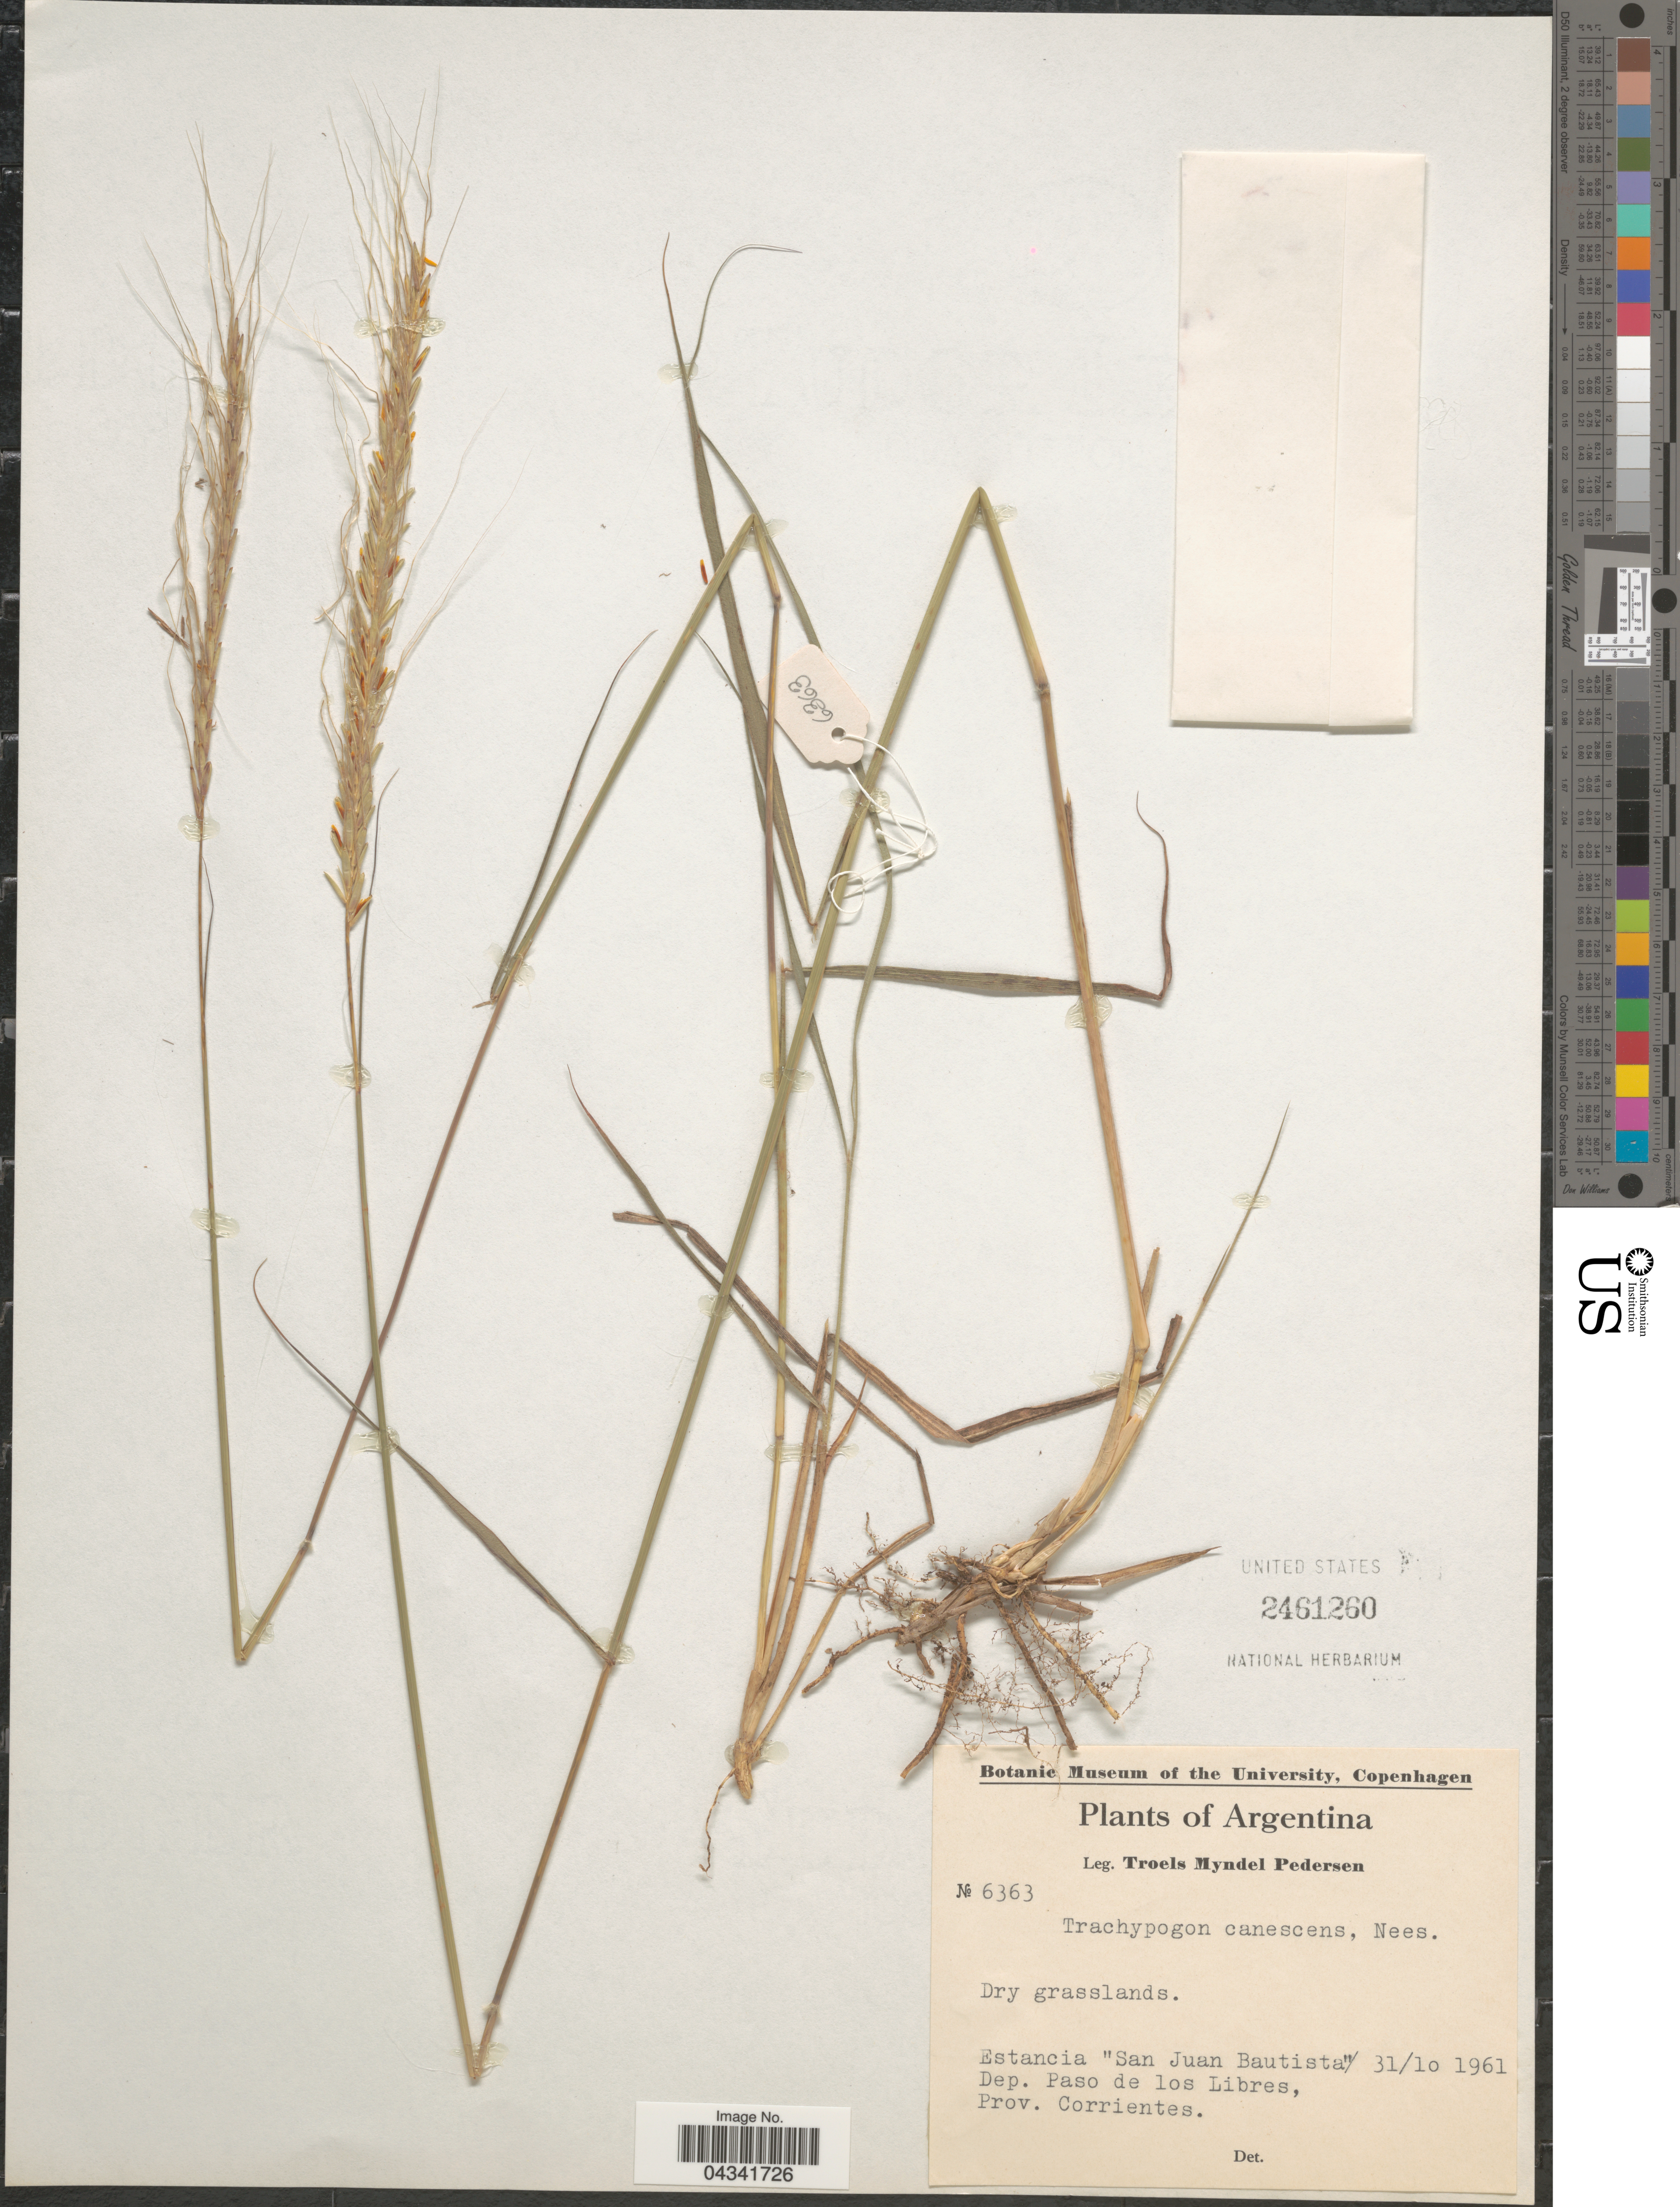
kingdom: Plantae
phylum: Tracheophyta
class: Liliopsida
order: Poales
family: Poaceae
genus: Trachypogon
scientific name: Trachypogon spicatus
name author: (L. f.) Kuntze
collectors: T. Pederson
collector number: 6363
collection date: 1961-10-31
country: Argentina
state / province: Corrientes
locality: Estancia "San Juan Bautista". Dep. Paso de los Libres.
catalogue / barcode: US 2461260